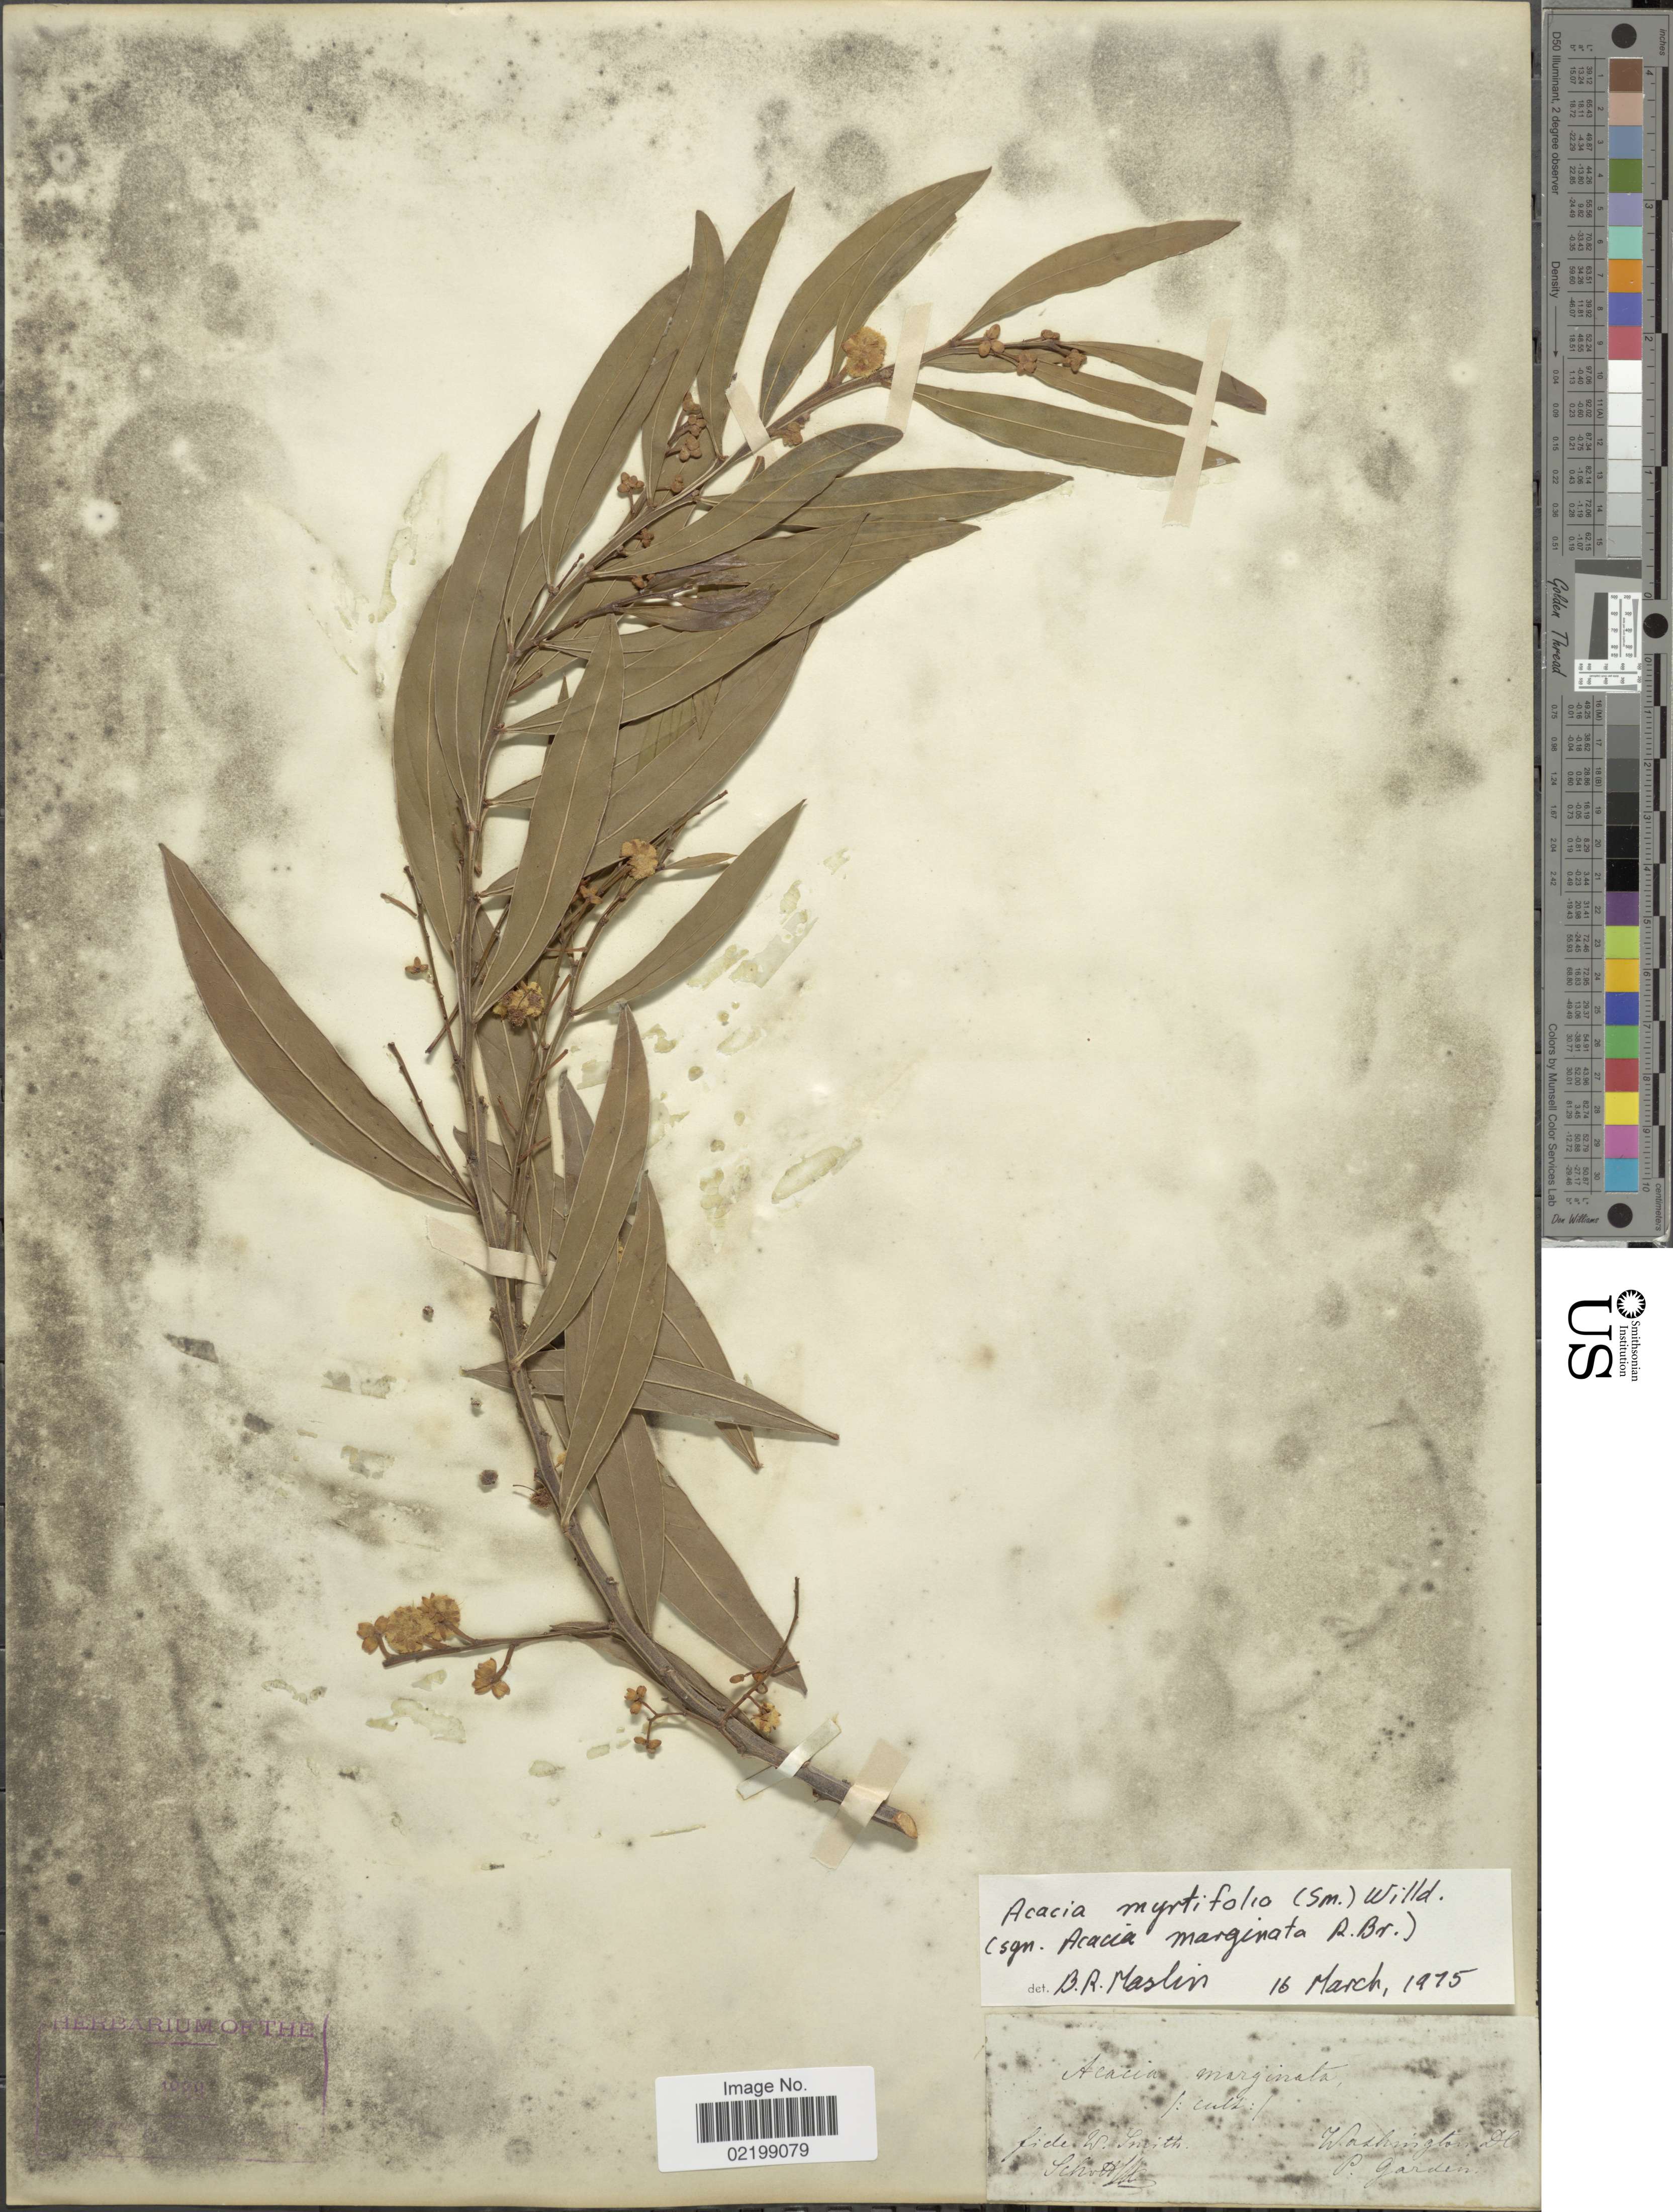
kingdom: Plantae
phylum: Tracheophyta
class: Magnoliopsida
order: Fabales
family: Fabaceae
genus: Acacia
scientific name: Acacia myrtifolia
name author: (Sm.) Willd.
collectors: W. Smith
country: United States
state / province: District of Columbia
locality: P. Garden